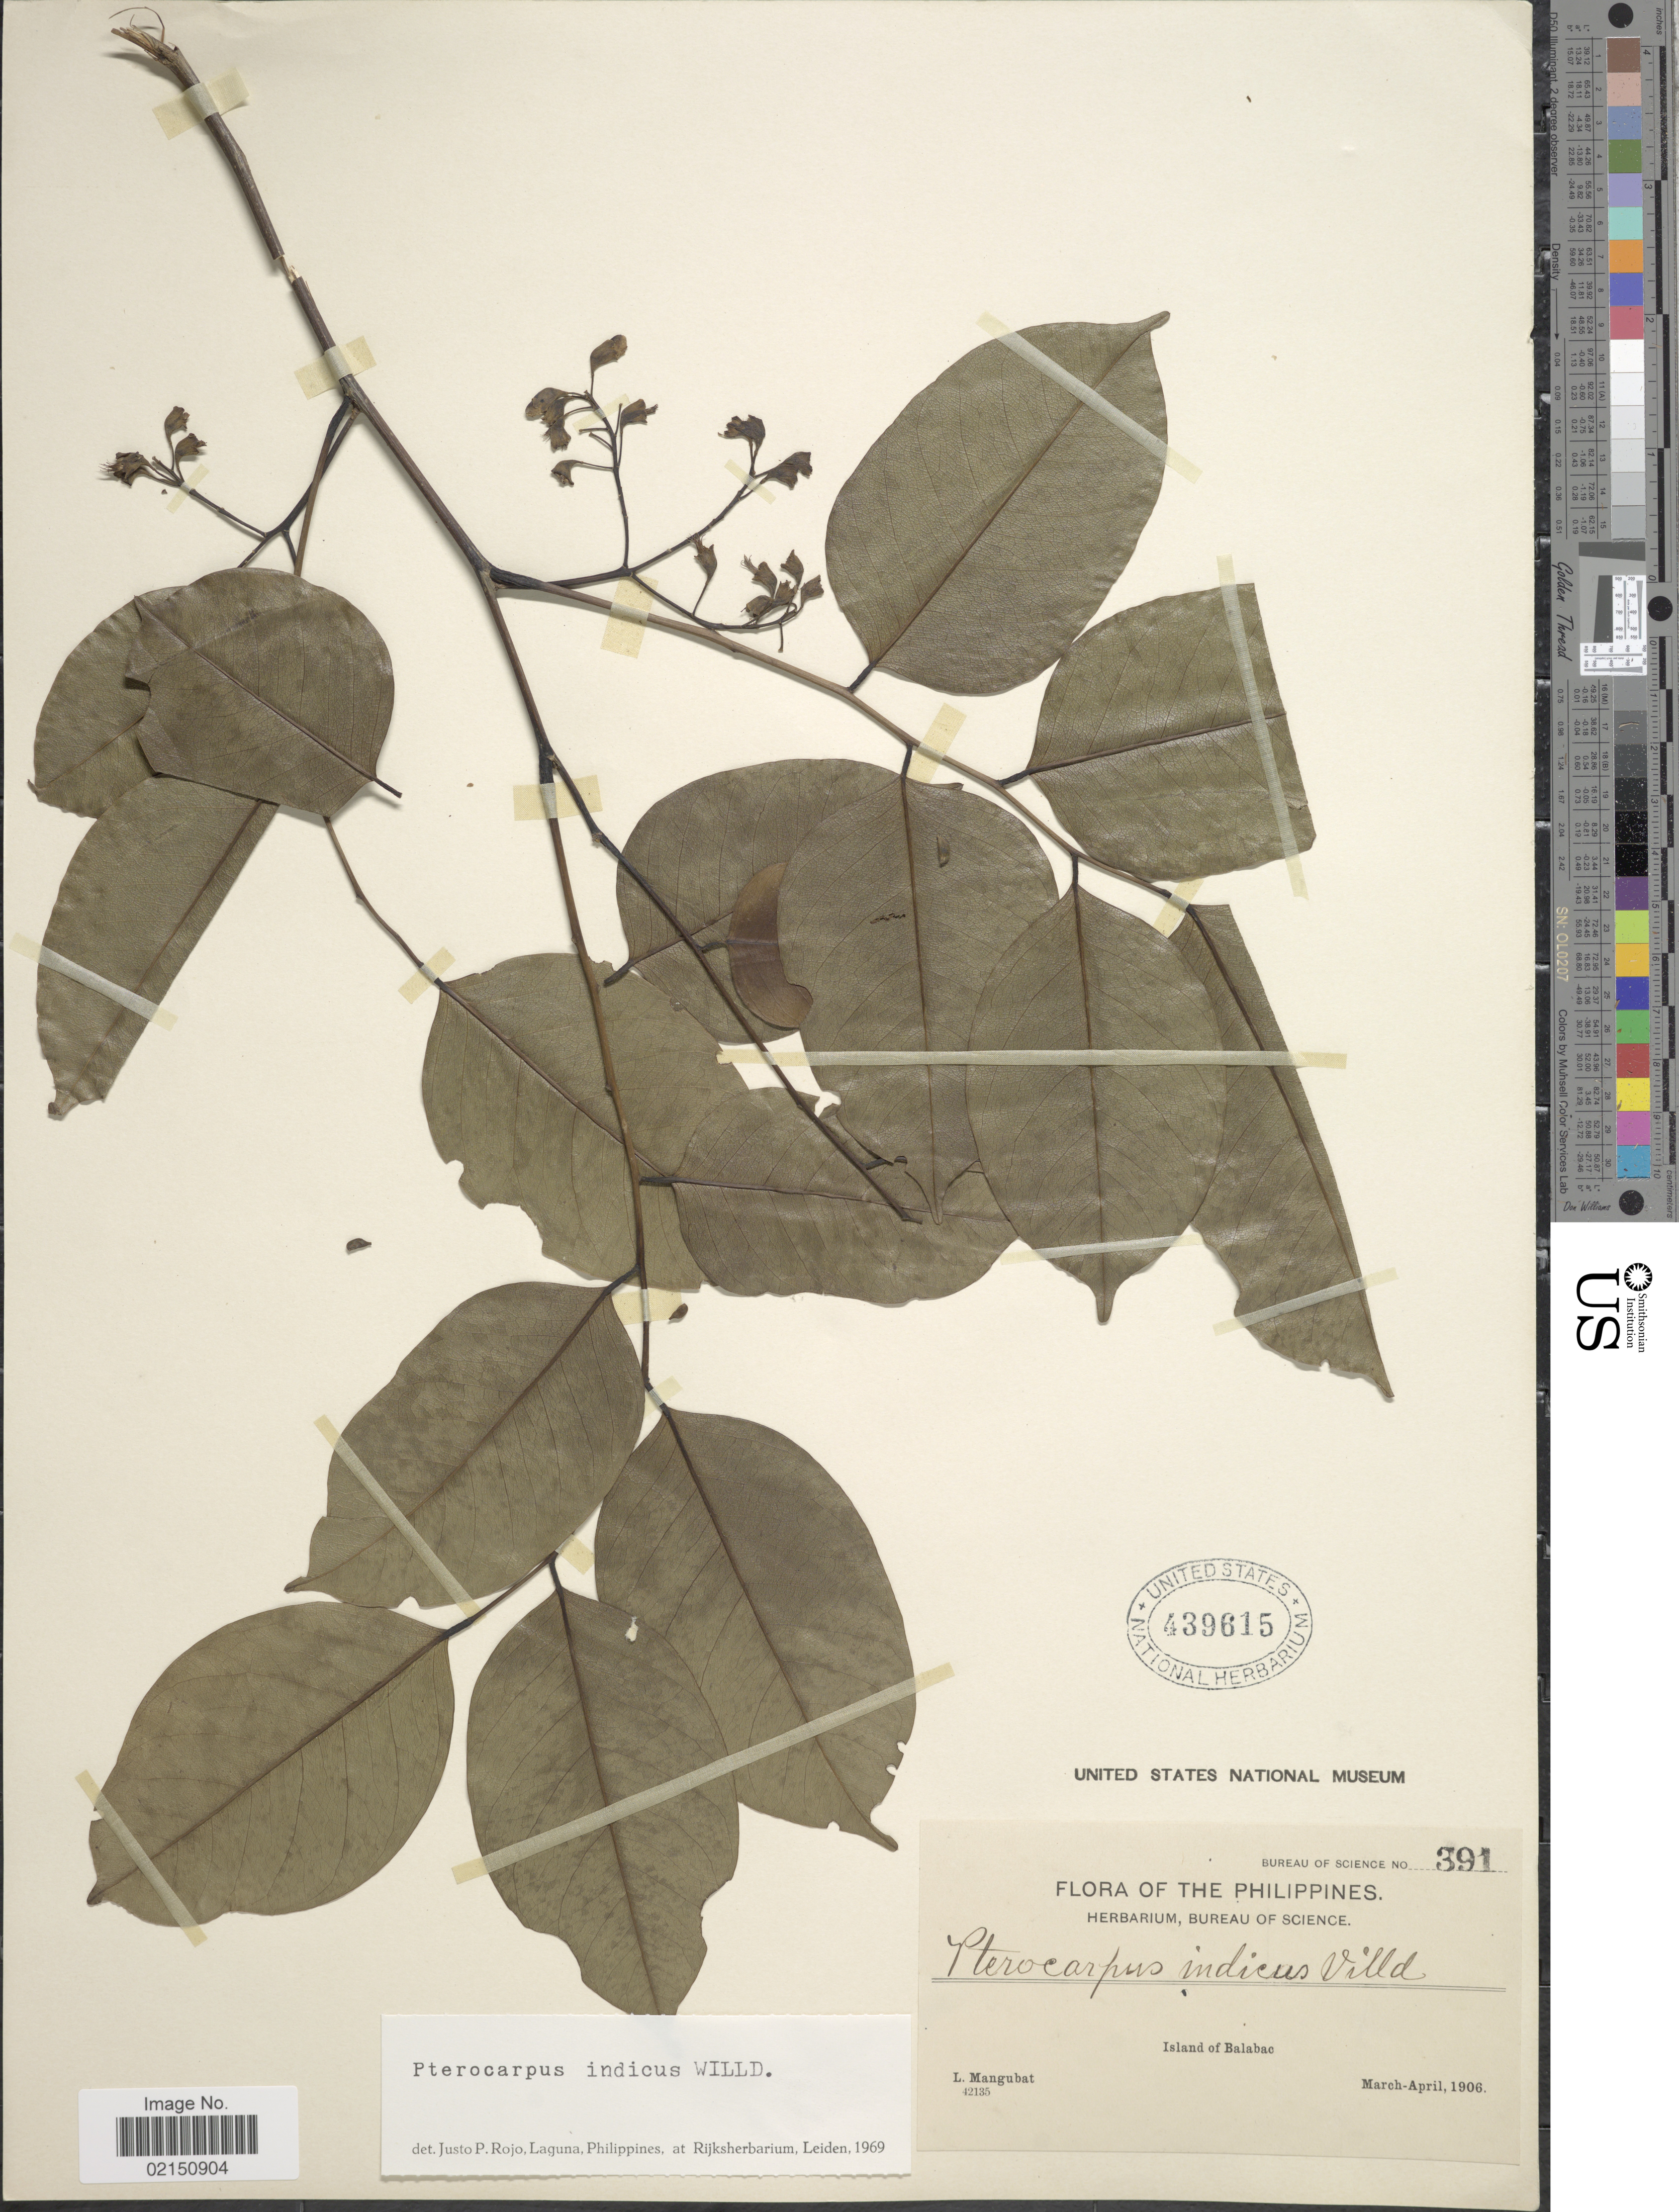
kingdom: Plantae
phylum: Tracheophyta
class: Magnoliopsida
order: Fabales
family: Fabaceae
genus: Pterocarpus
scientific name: Pterocarpus indicus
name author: Willd.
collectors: L. Mangubat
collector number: Bureau of Science 391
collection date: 1906-03/1906-04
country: Philippines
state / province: Mimaropa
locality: Island of Balabac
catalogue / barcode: US 439615